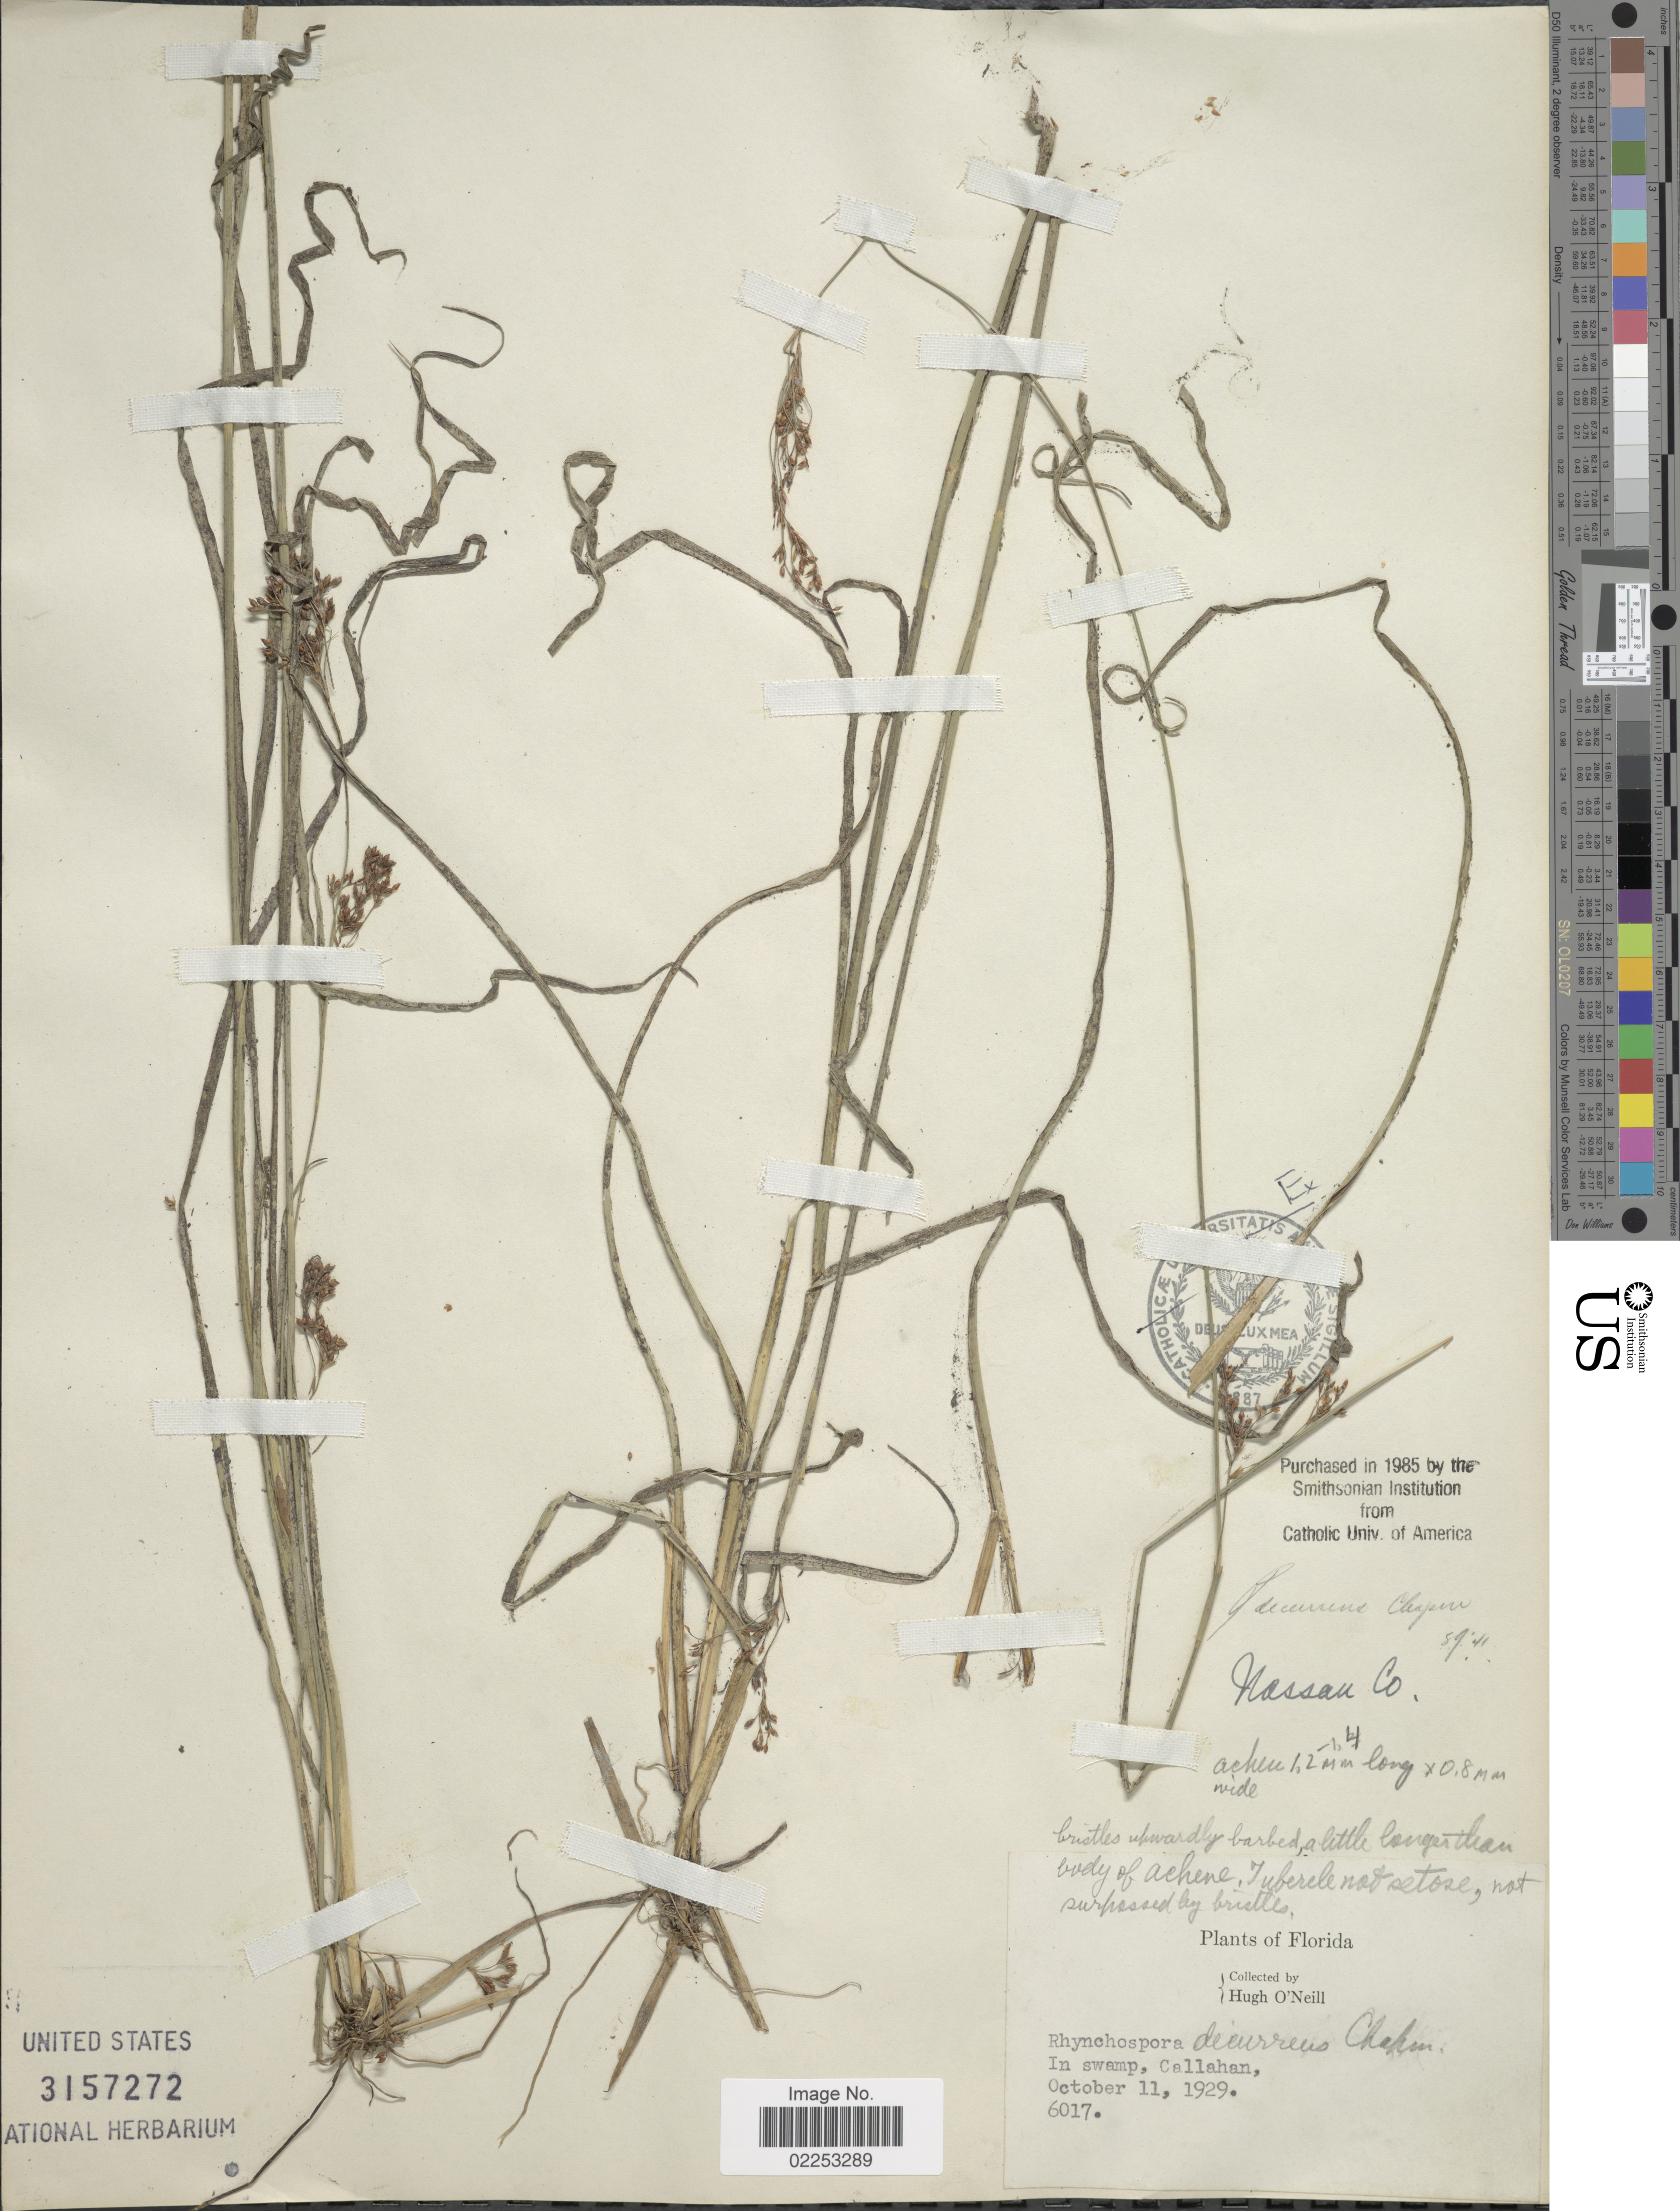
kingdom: Plantae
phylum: Tracheophyta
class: Liliopsida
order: Poales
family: Cyperaceae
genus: Rhynchospora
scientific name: Rhynchospora decurrens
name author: Chapm.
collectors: H. O'Neill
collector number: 6017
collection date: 1929-10-11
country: United States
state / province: Florida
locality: In swamp, Callahan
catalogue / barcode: US 3157272